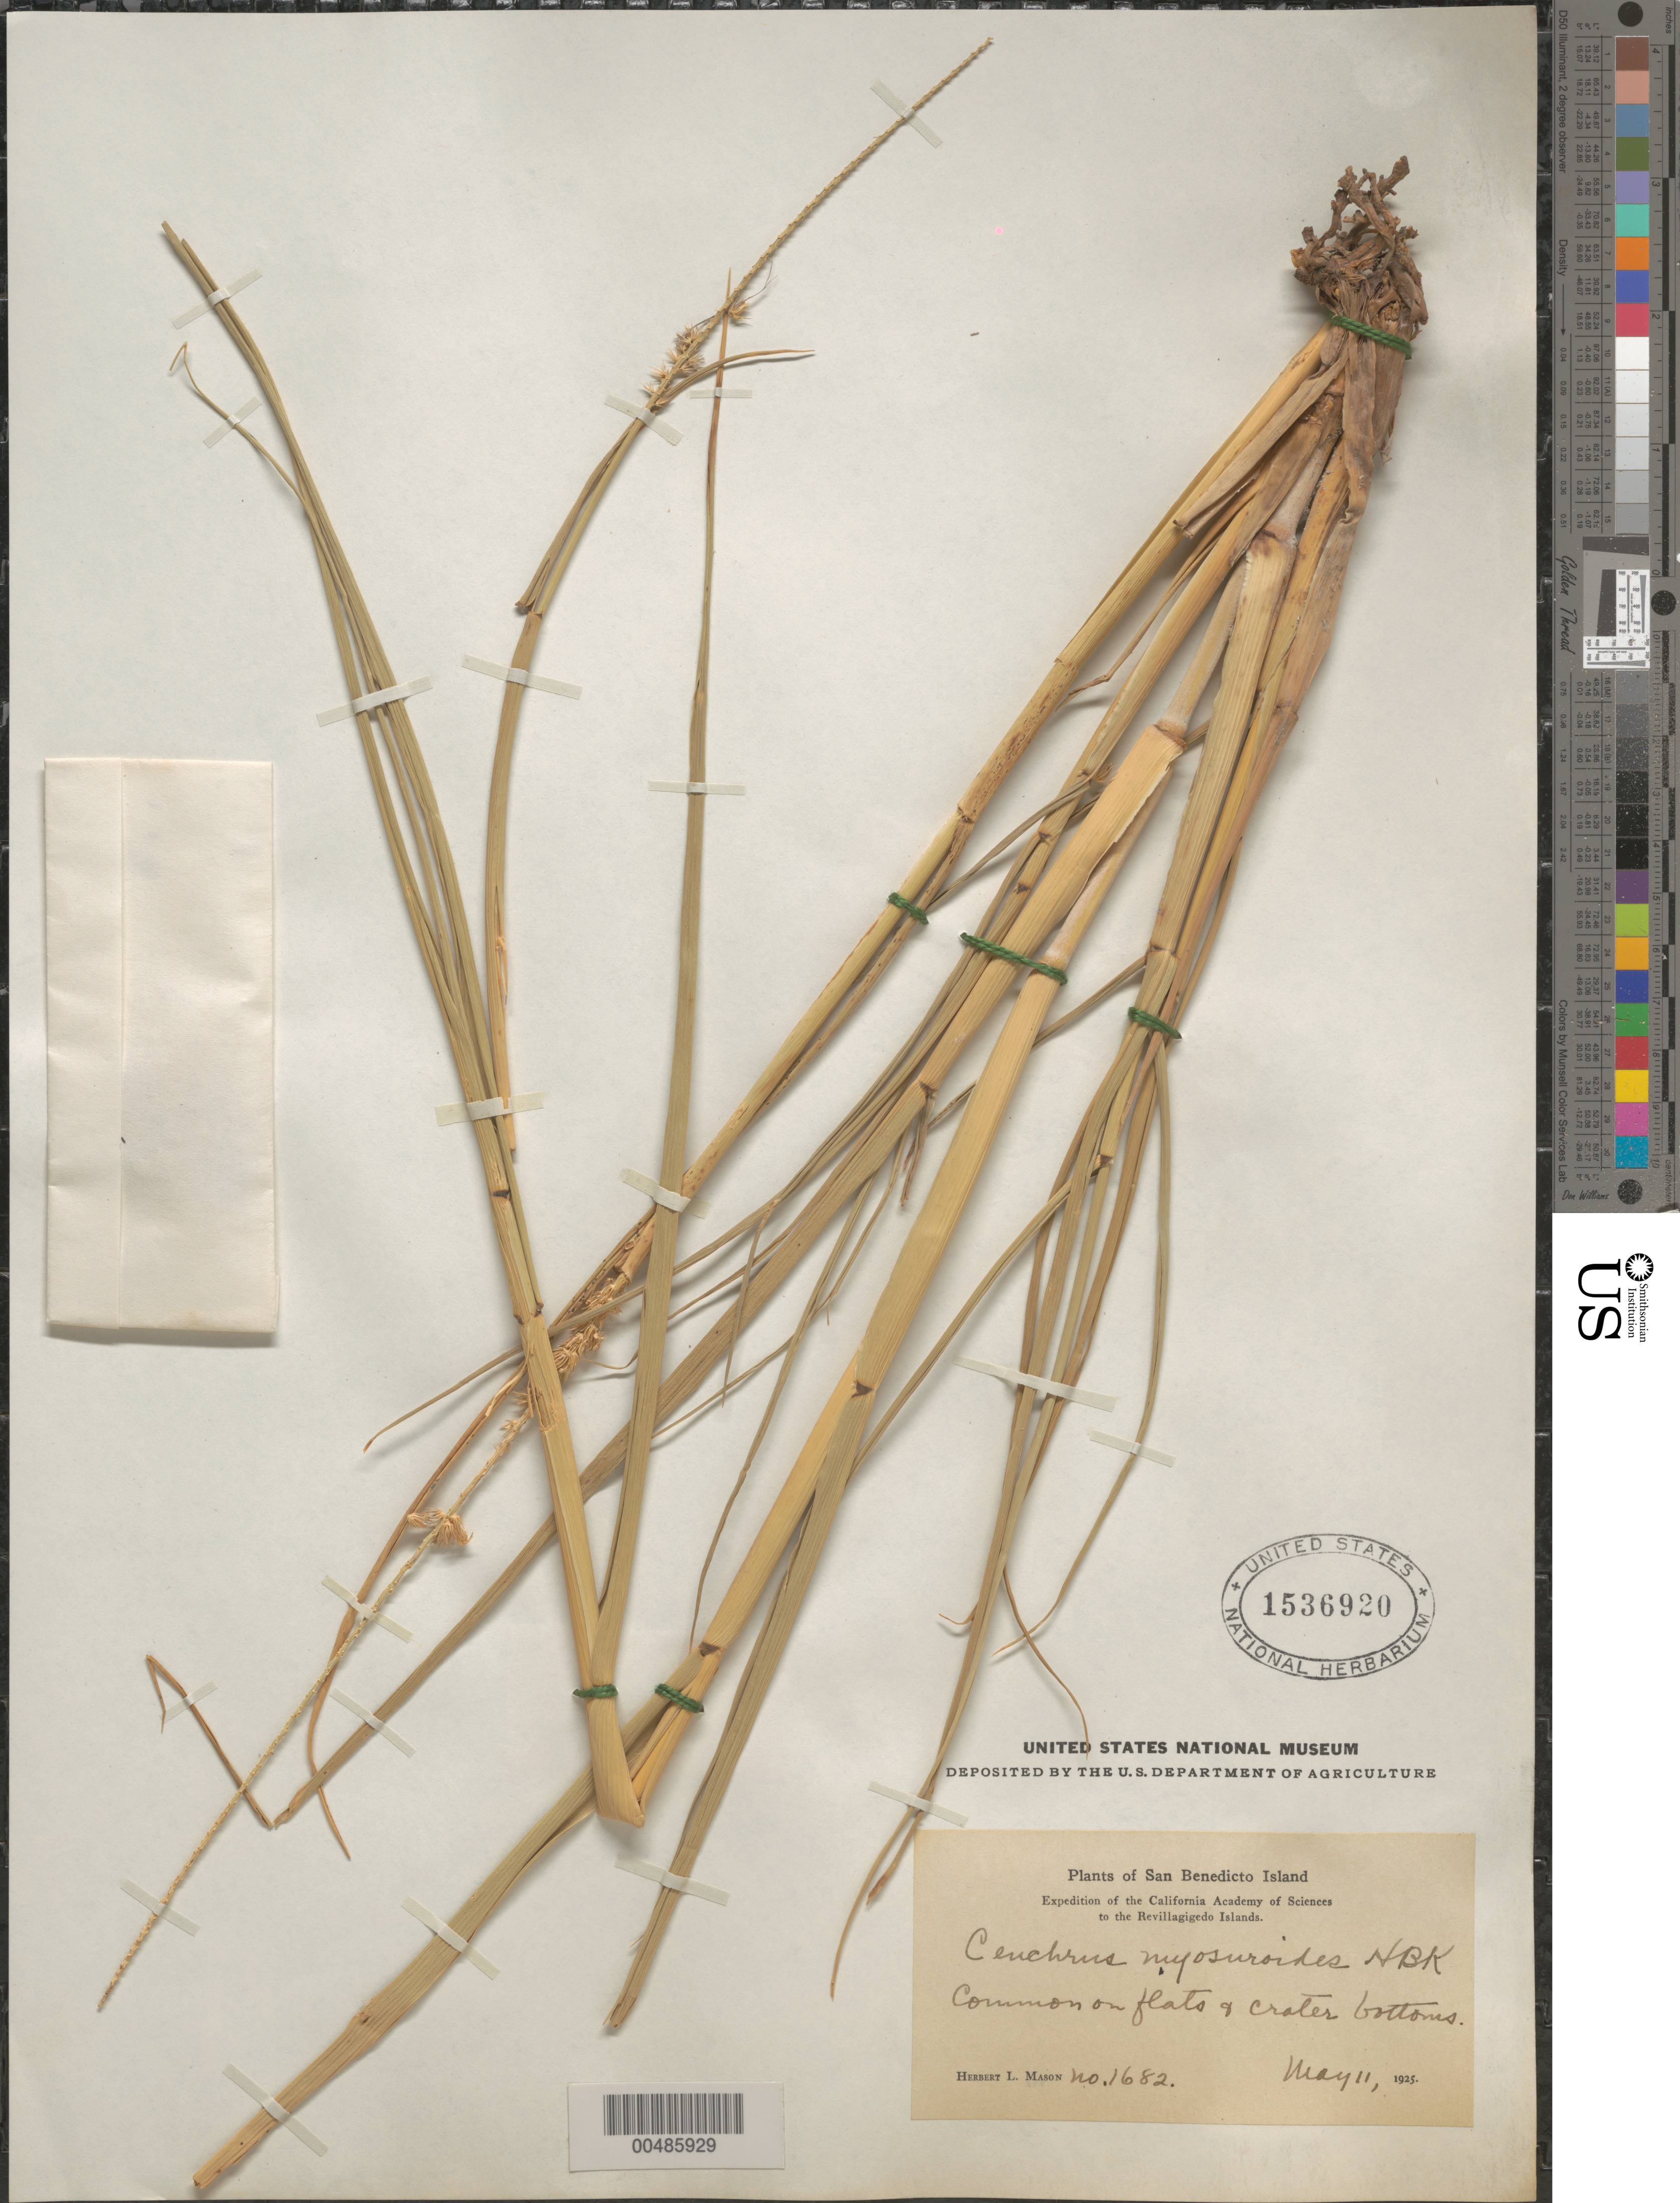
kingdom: Plantae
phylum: Tracheophyta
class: Liliopsida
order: Poales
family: Poaceae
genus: Cenchrus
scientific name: Cenchrus myosuroides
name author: Kunth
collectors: H. L. Mason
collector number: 1682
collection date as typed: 11 May 1925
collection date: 1925-05-11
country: Mexico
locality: San Benedicto Island, Revillagigedo Islands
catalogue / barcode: US 1536920